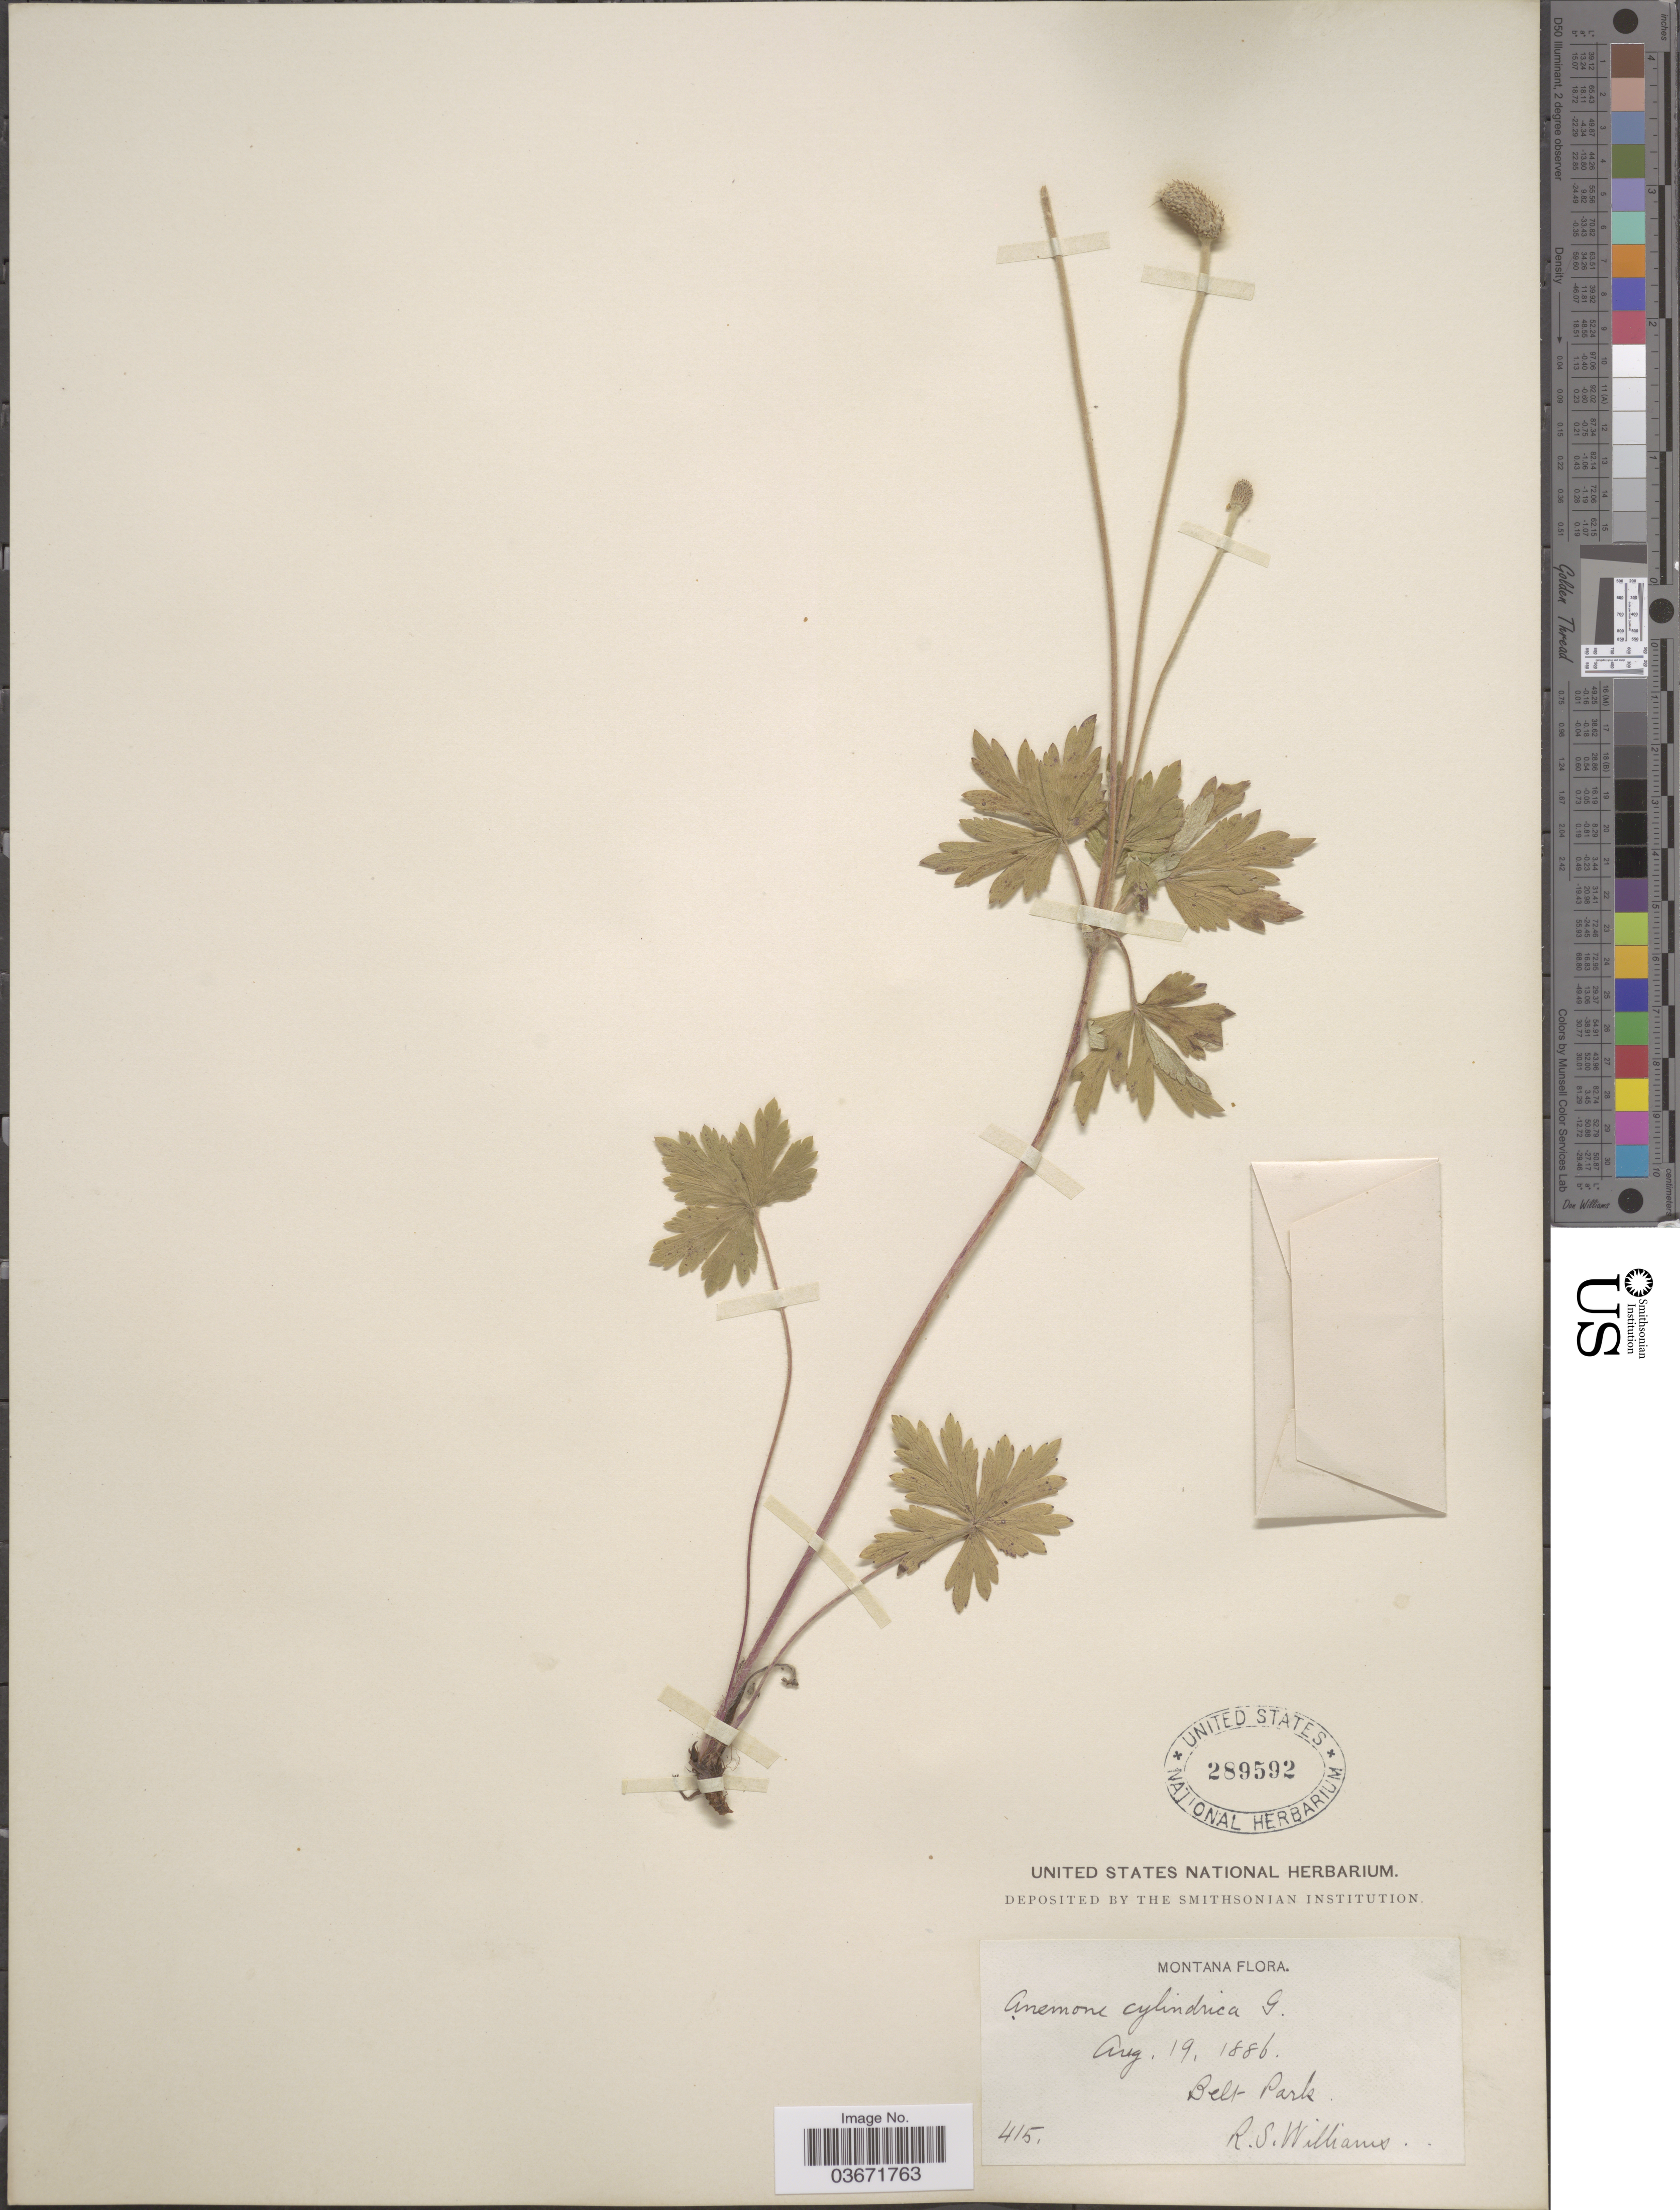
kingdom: Plantae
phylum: Tracheophyta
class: Magnoliopsida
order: Ranunculales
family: Ranunculaceae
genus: Anemone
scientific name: Anemone cylindrica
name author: A. Gray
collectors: R. S. Williams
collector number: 415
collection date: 1886-08-19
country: United States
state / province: Montana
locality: Belt Park.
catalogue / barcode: US 289592